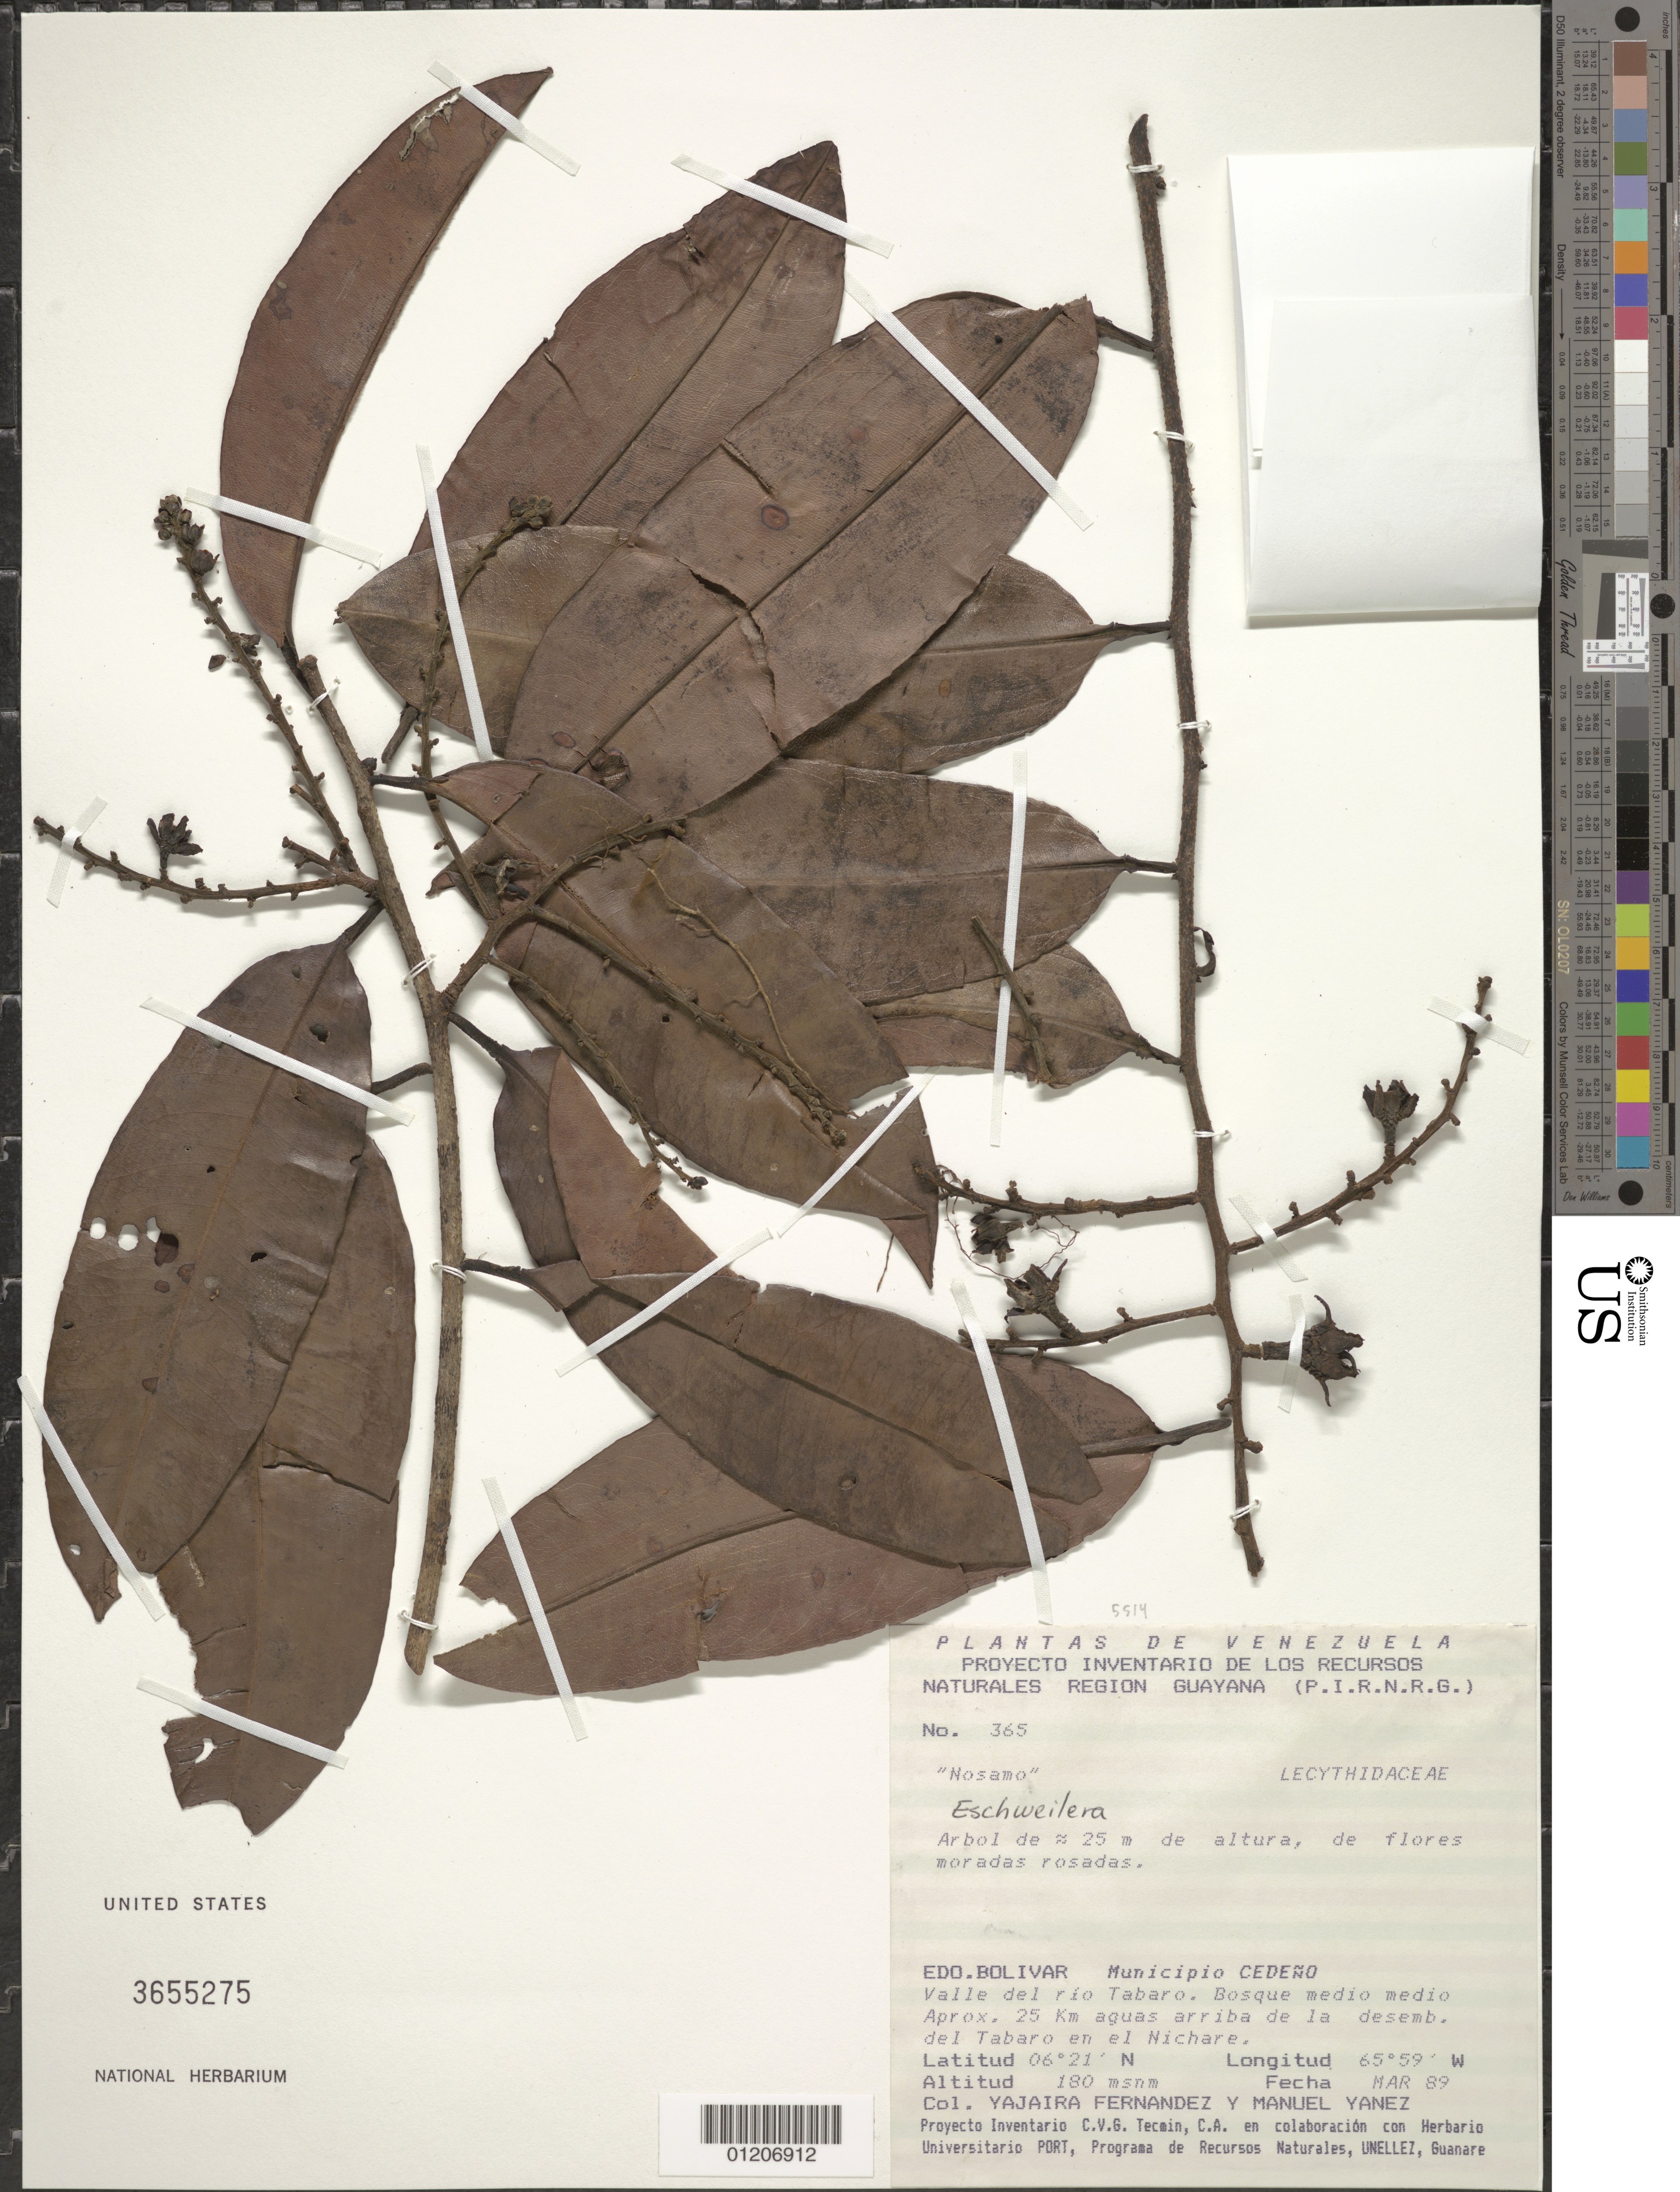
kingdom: Plantae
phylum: Tracheophyta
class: Magnoliopsida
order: Ericales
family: Lecythidaceae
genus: Eschweilera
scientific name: Eschweilera sp.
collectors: Y. Fernandez & M. Yanez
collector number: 365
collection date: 1989-03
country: Venezuela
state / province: Bolívar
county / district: Cedeño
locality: Valle del rio Tabaro. Aprox 25 km aguas arriba de la desemb. delTabaro en el Nichare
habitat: Bsoque medio medio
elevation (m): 180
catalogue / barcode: US 3655275